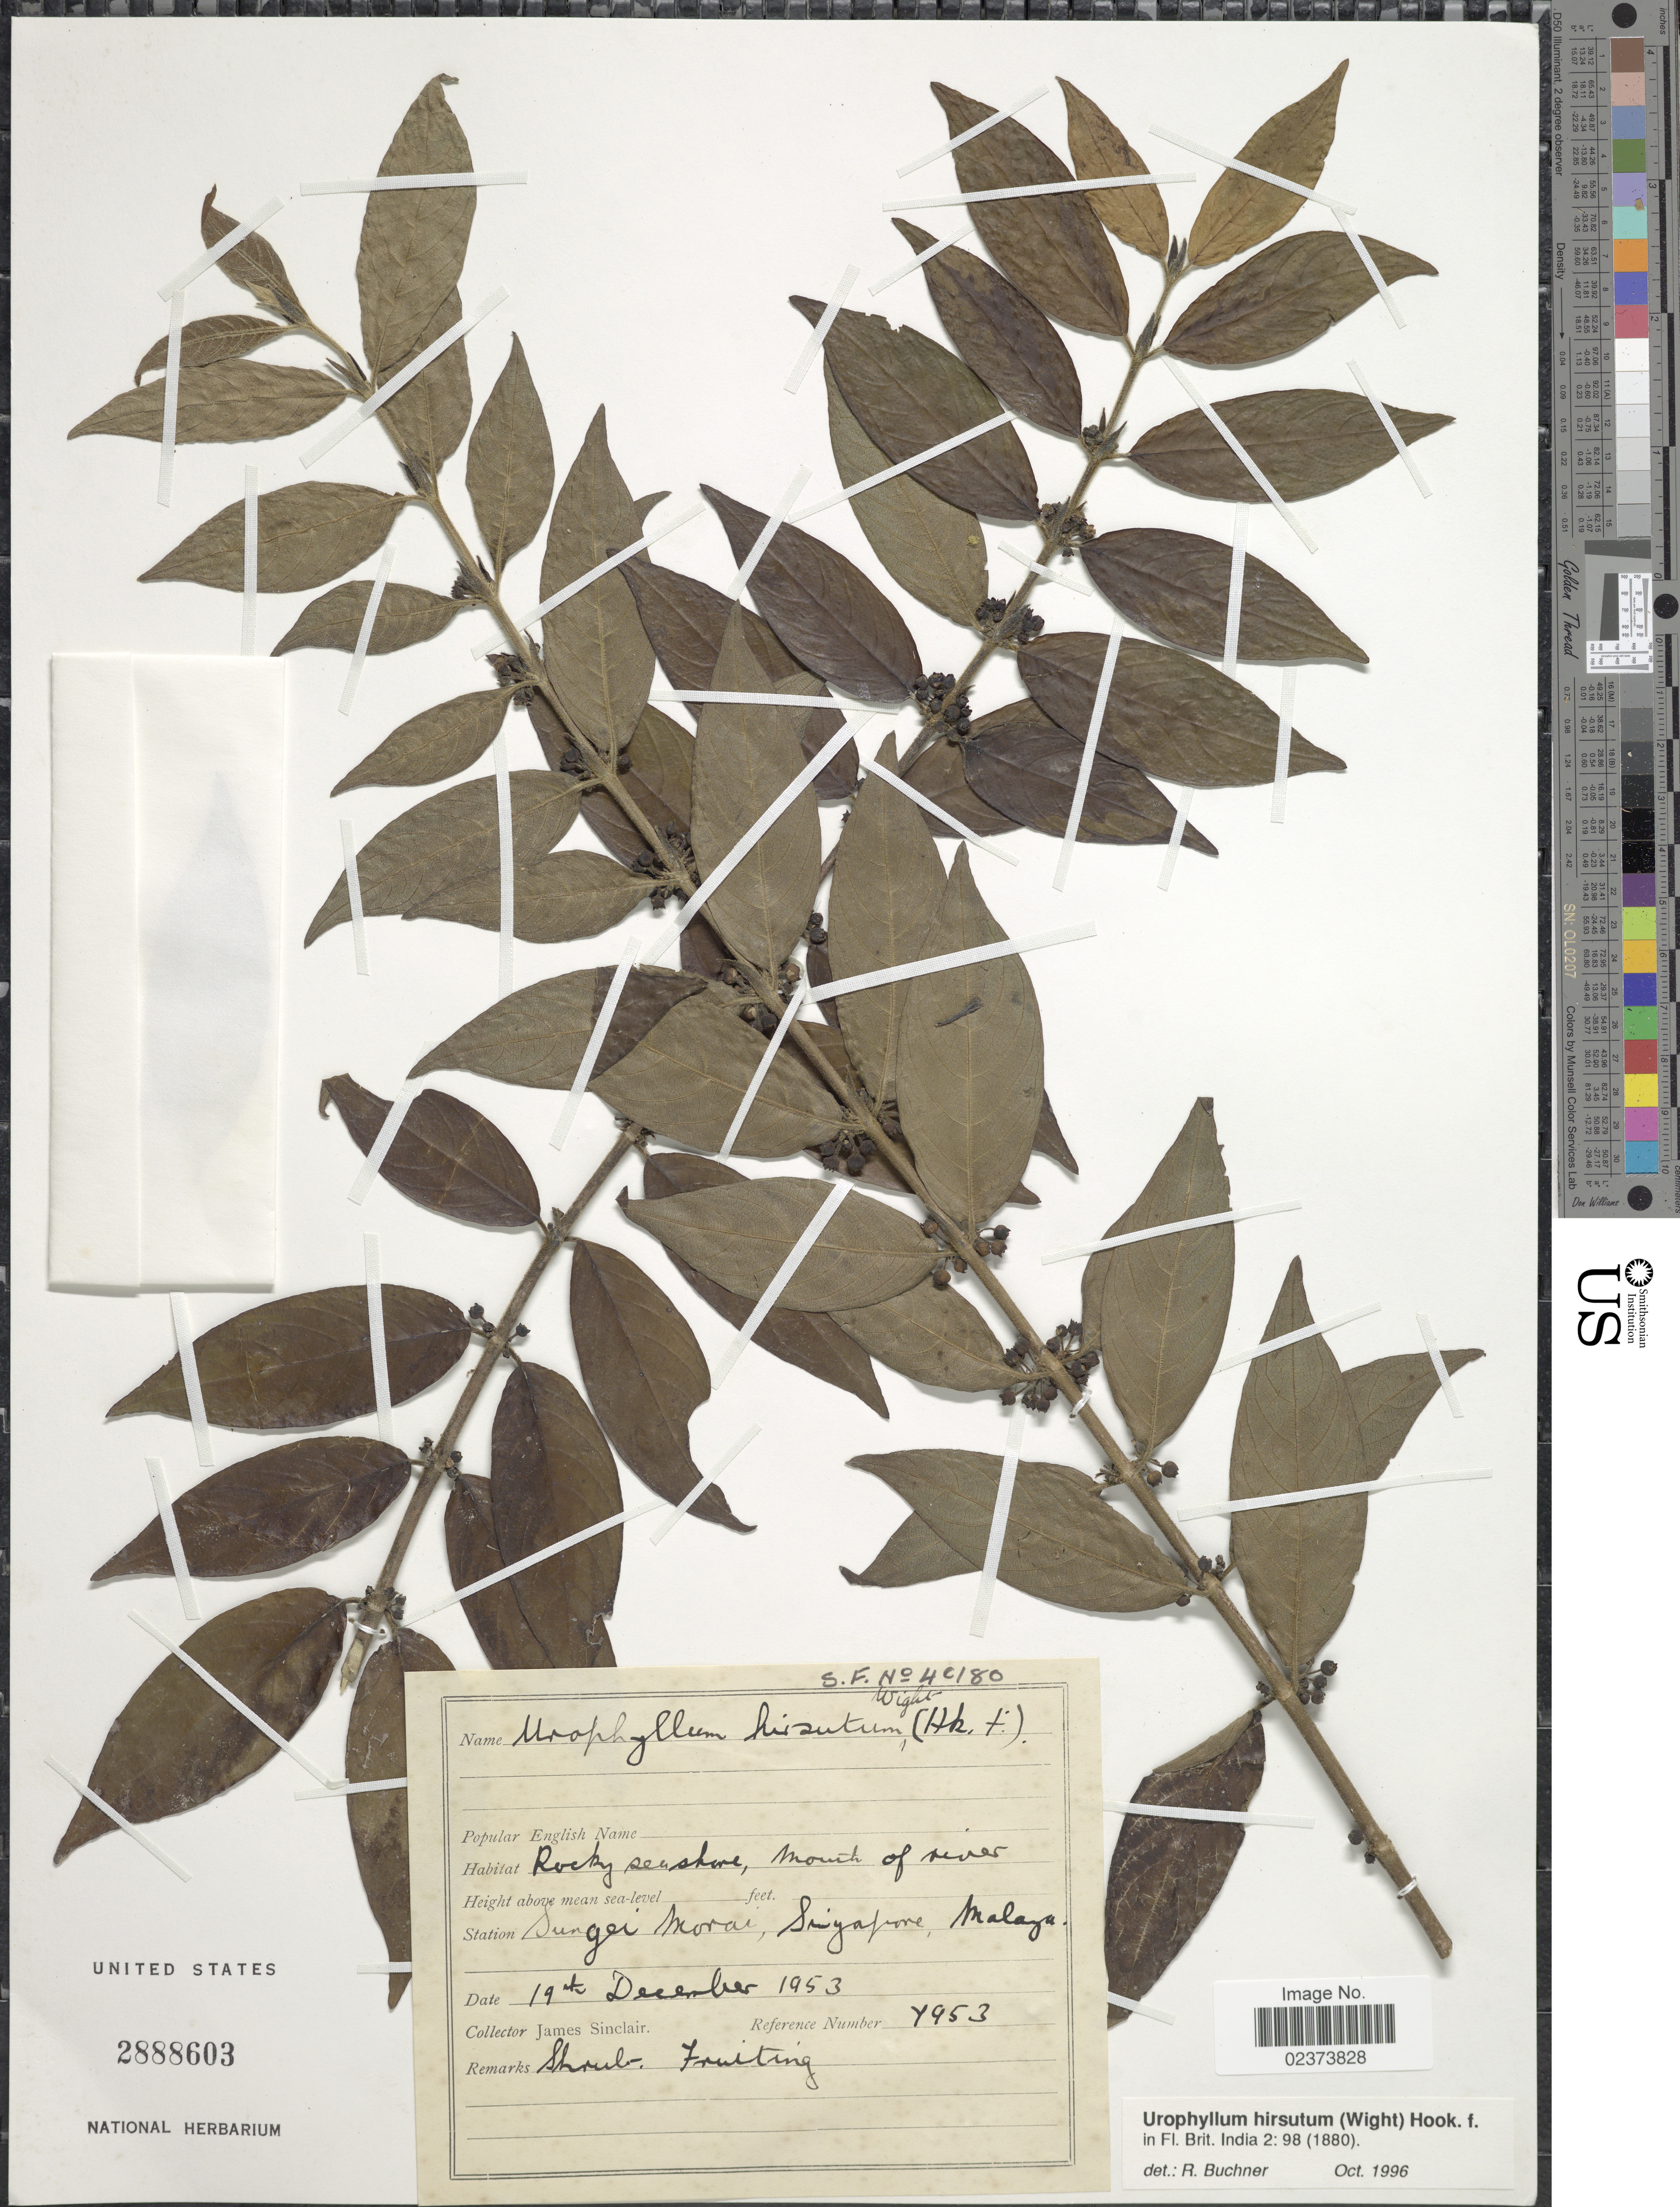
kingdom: Plantae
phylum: Tracheophyta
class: Magnoliopsida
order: Gentianales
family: Rubiaceae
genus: Urophyllum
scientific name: Urophyllum hirsutum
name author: Hook. f.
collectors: J. Sinclair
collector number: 40180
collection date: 1953-12-19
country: Singapore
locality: Sungei Morai, Singapore, Malaya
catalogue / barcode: US 2888603